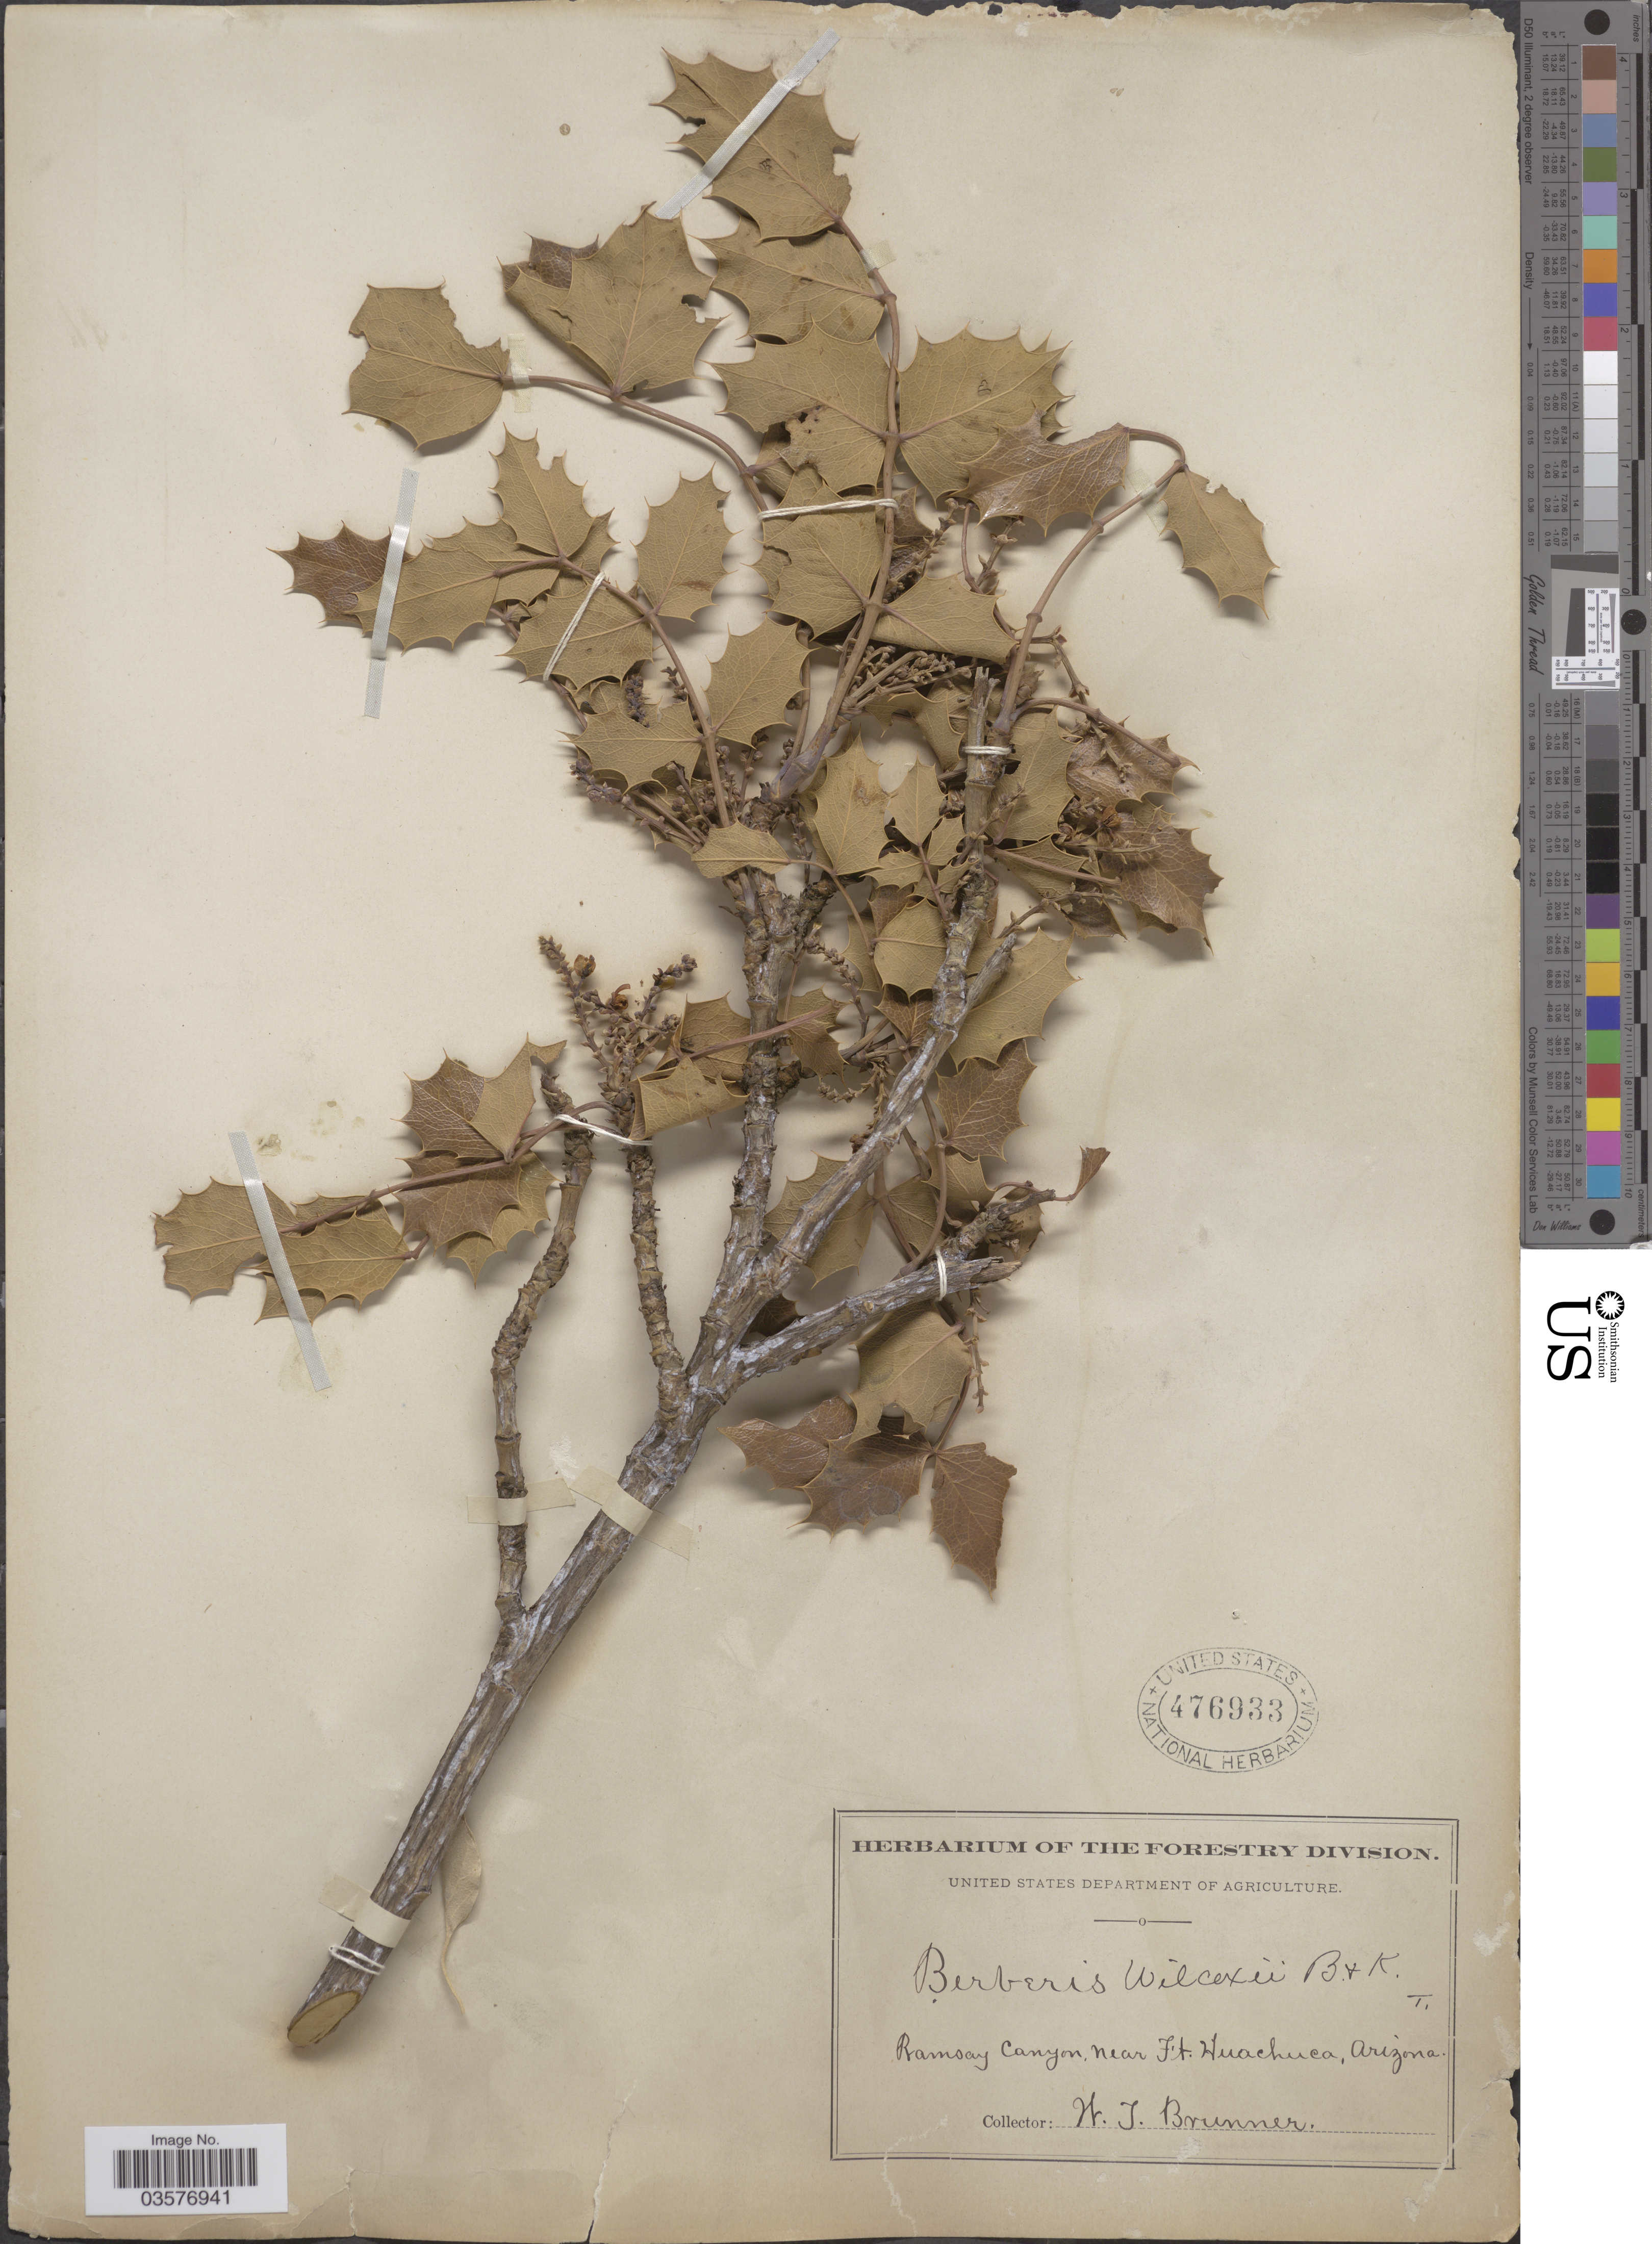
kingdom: Plantae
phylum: Tracheophyta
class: Magnoliopsida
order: Ranunculales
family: Berberidaceae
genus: Mahonia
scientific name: Mahonia wilcoxii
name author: (Kearney) Rehder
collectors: W. Brunner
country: United States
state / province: Arizona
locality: Ramsay Canyon, near Ft. Huachuca.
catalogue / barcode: US 476933